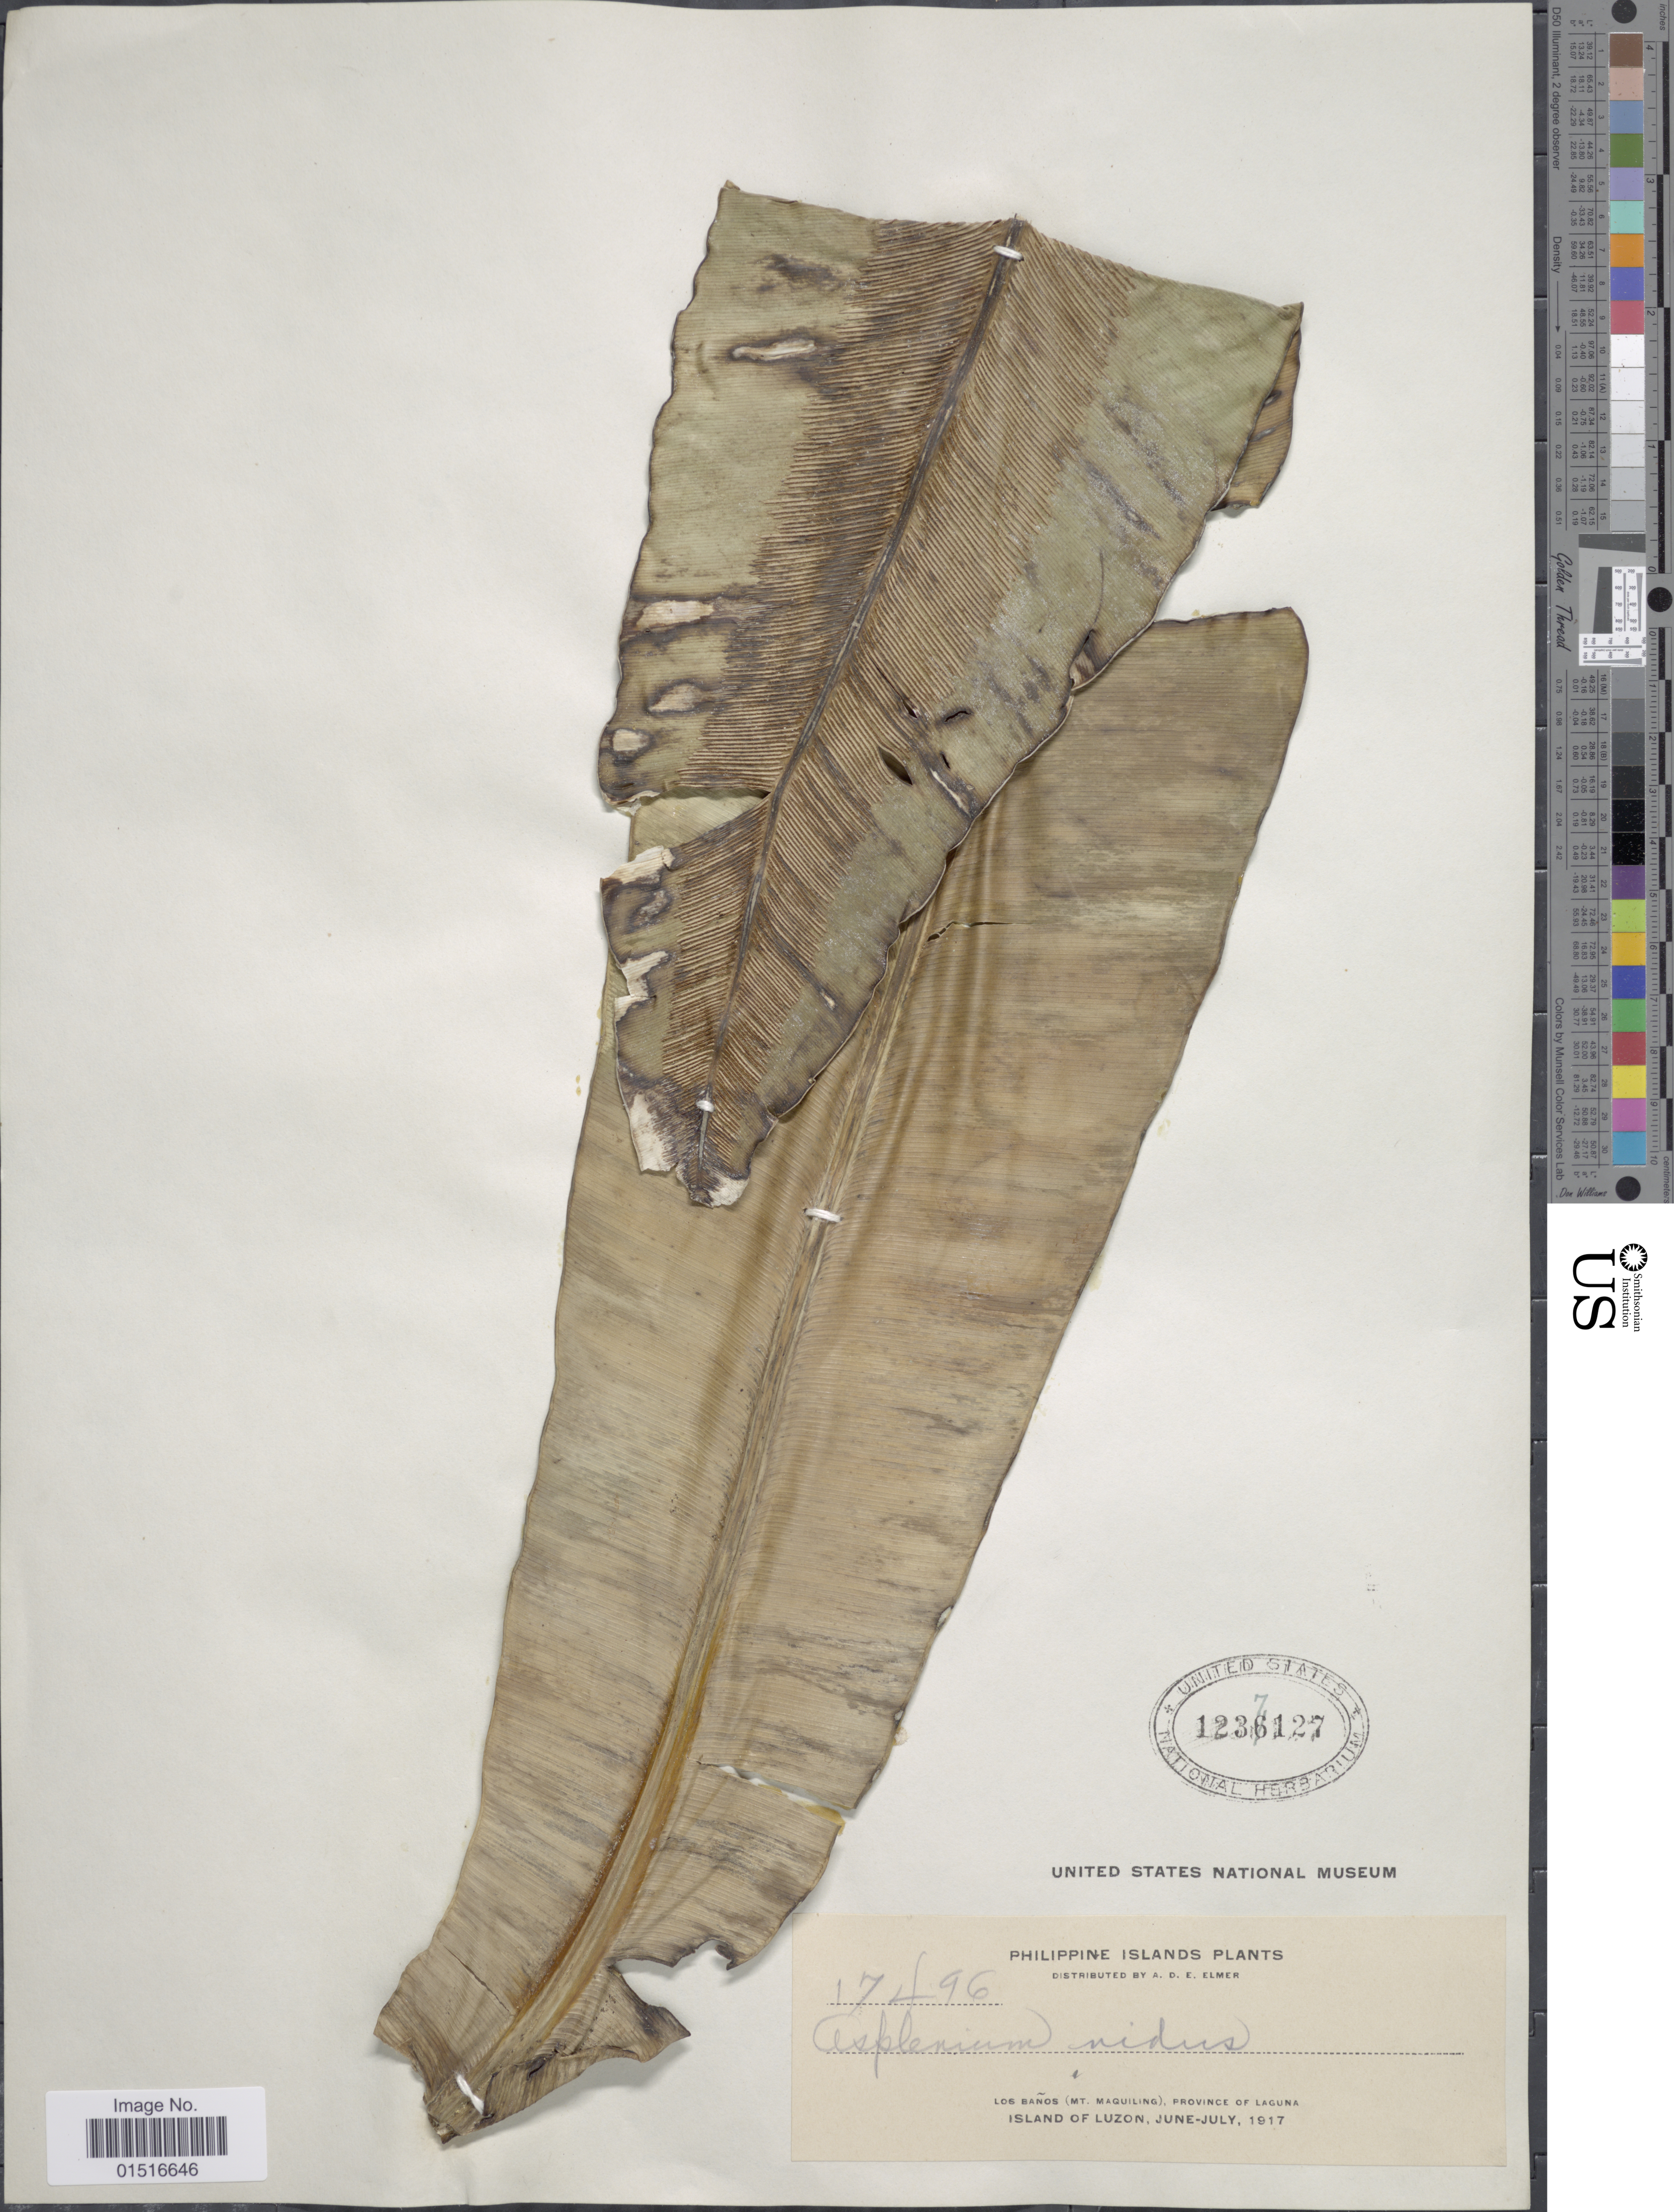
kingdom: Plantae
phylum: Tracheophyta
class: Polypodiopsida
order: Polypodiales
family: Aspleniaceae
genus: Asplenium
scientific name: Asplenium nidus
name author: L.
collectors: A. D. E. Elmer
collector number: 17496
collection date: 1917-06/1917-07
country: Philippines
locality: Philippine Islands, Los Banos (Mt. Maquiling), Province of Laguna, Island of Luzon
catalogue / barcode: US 1237127